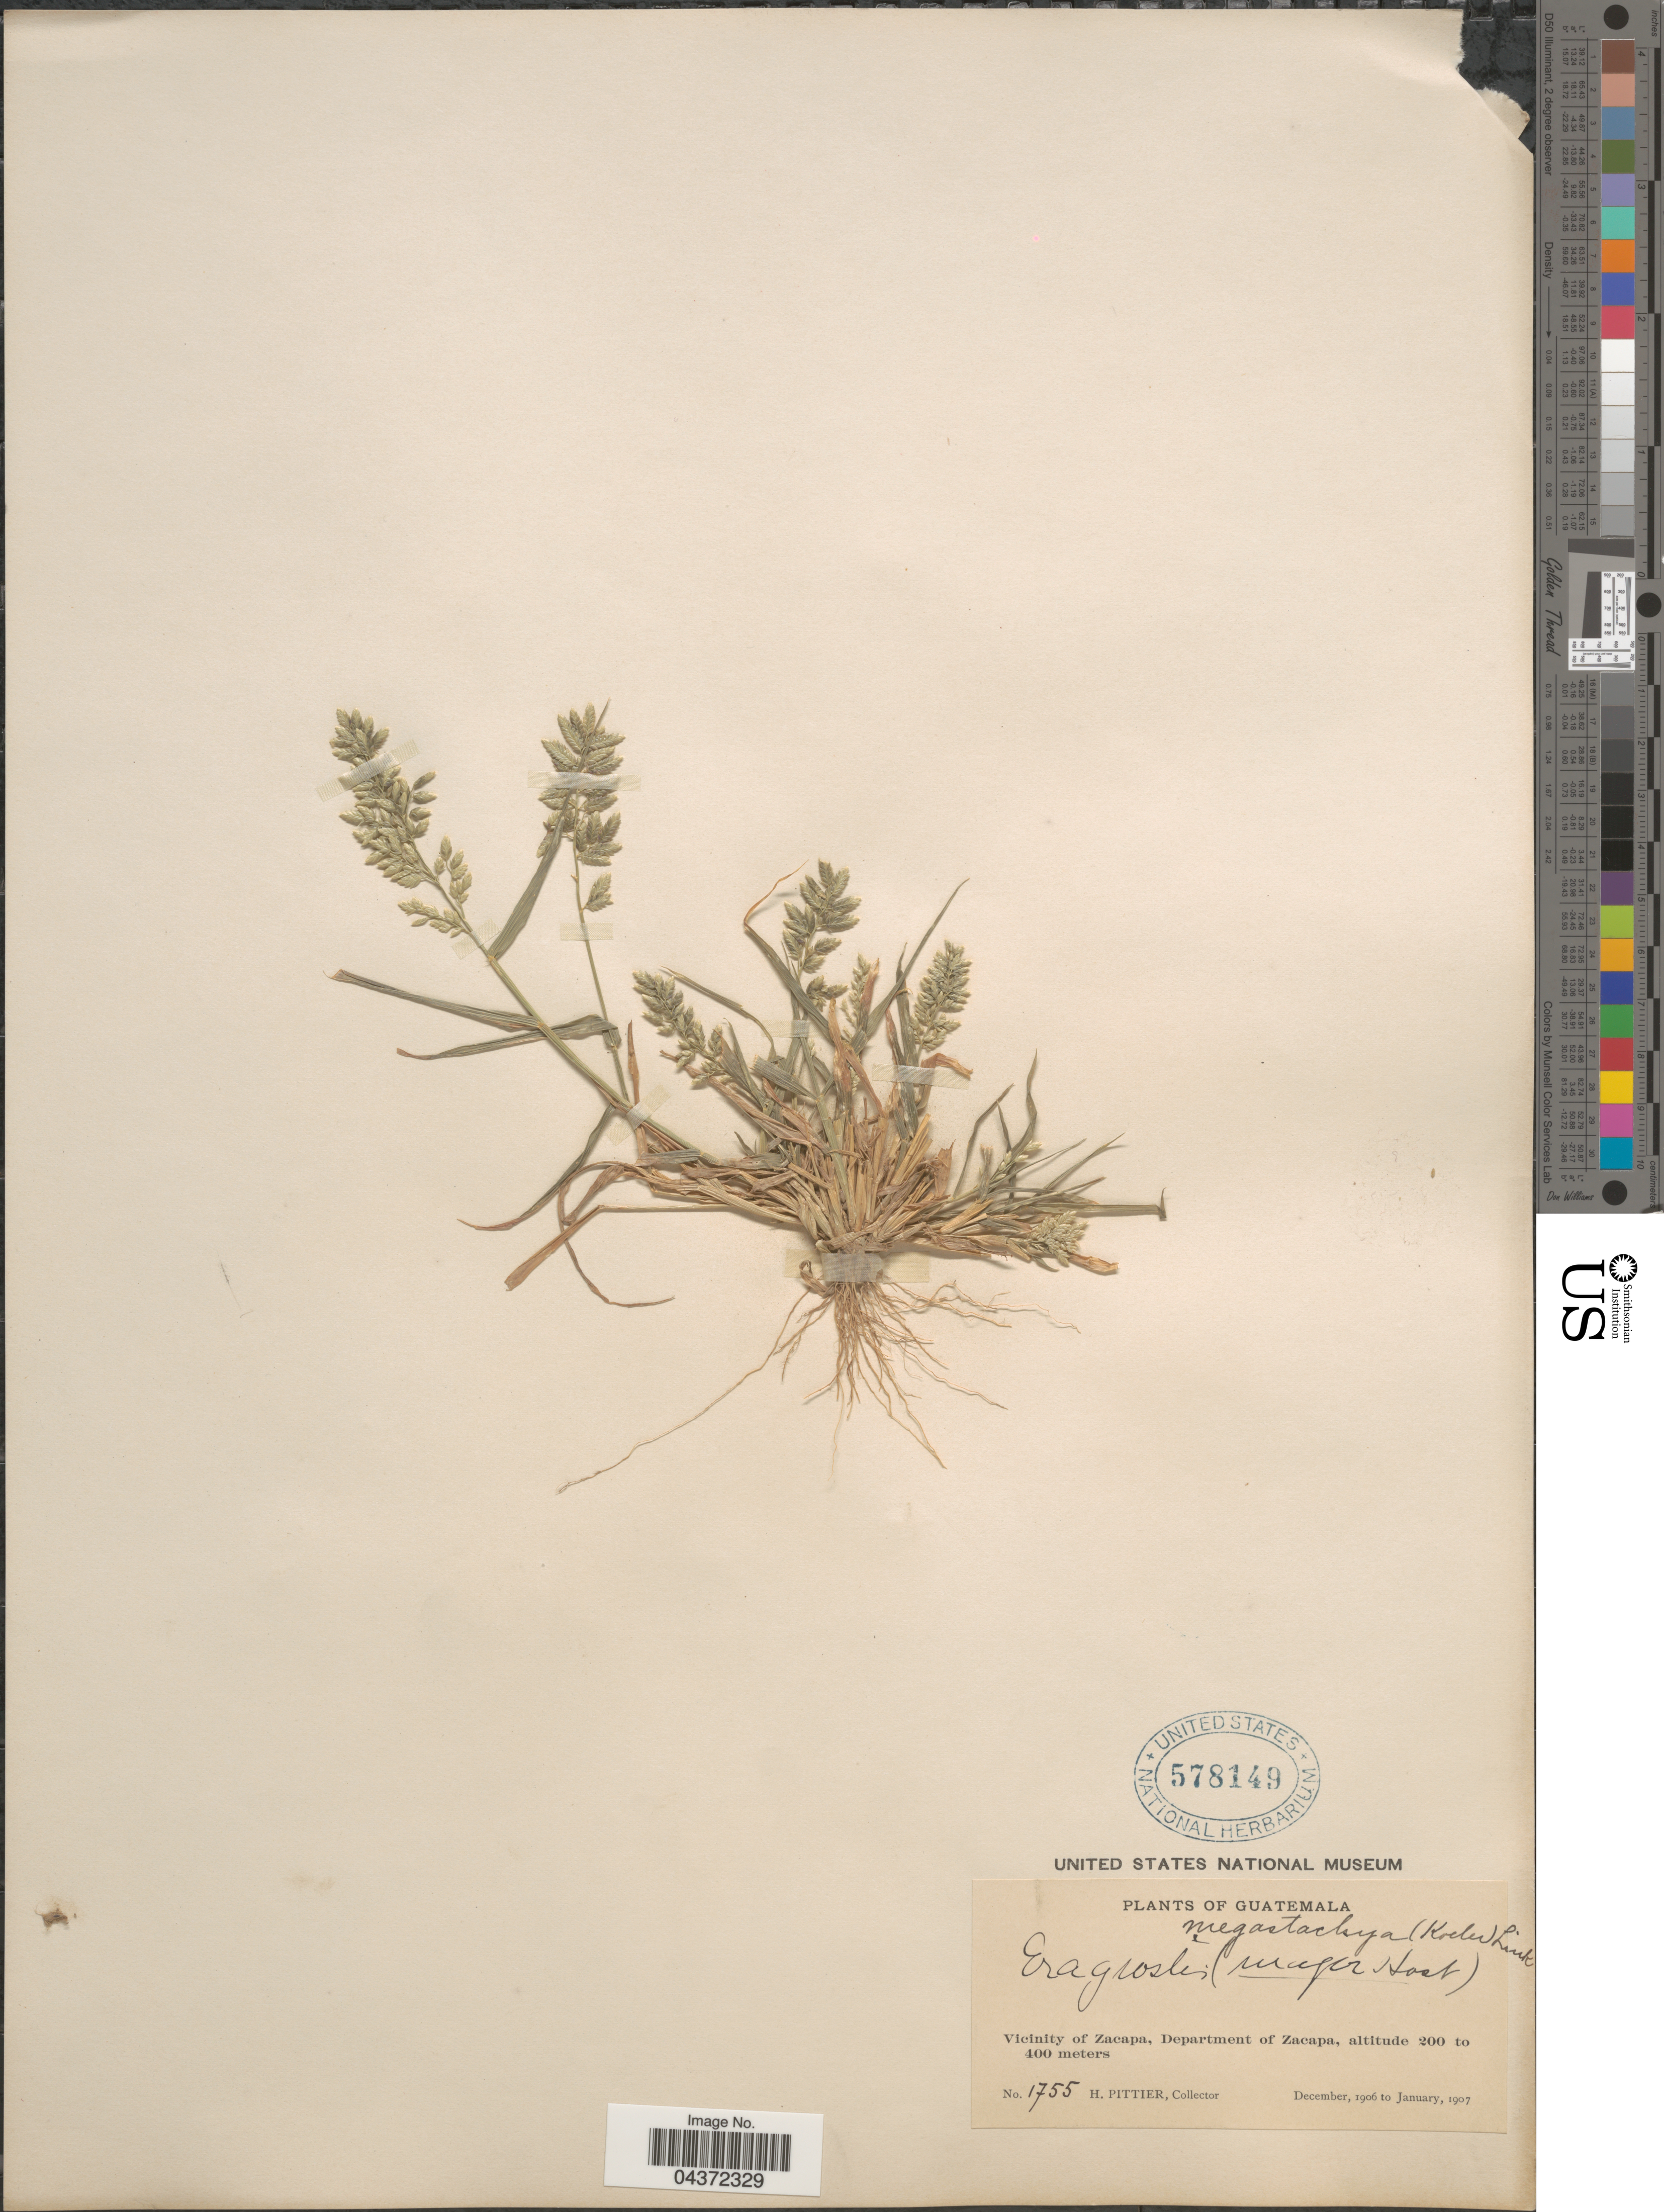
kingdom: Plantae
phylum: Tracheophyta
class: Liliopsida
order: Poales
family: Poaceae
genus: Eragrostis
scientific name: Eragrostis cilianensis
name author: (Bellardi) Vignolo ex Janch.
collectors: H. F. Pittier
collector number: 1755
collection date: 1906-12/1907-01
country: Guatemala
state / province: Zacapa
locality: Vicinity of Zacapa, Department of Zacapa.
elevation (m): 200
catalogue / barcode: US 578149